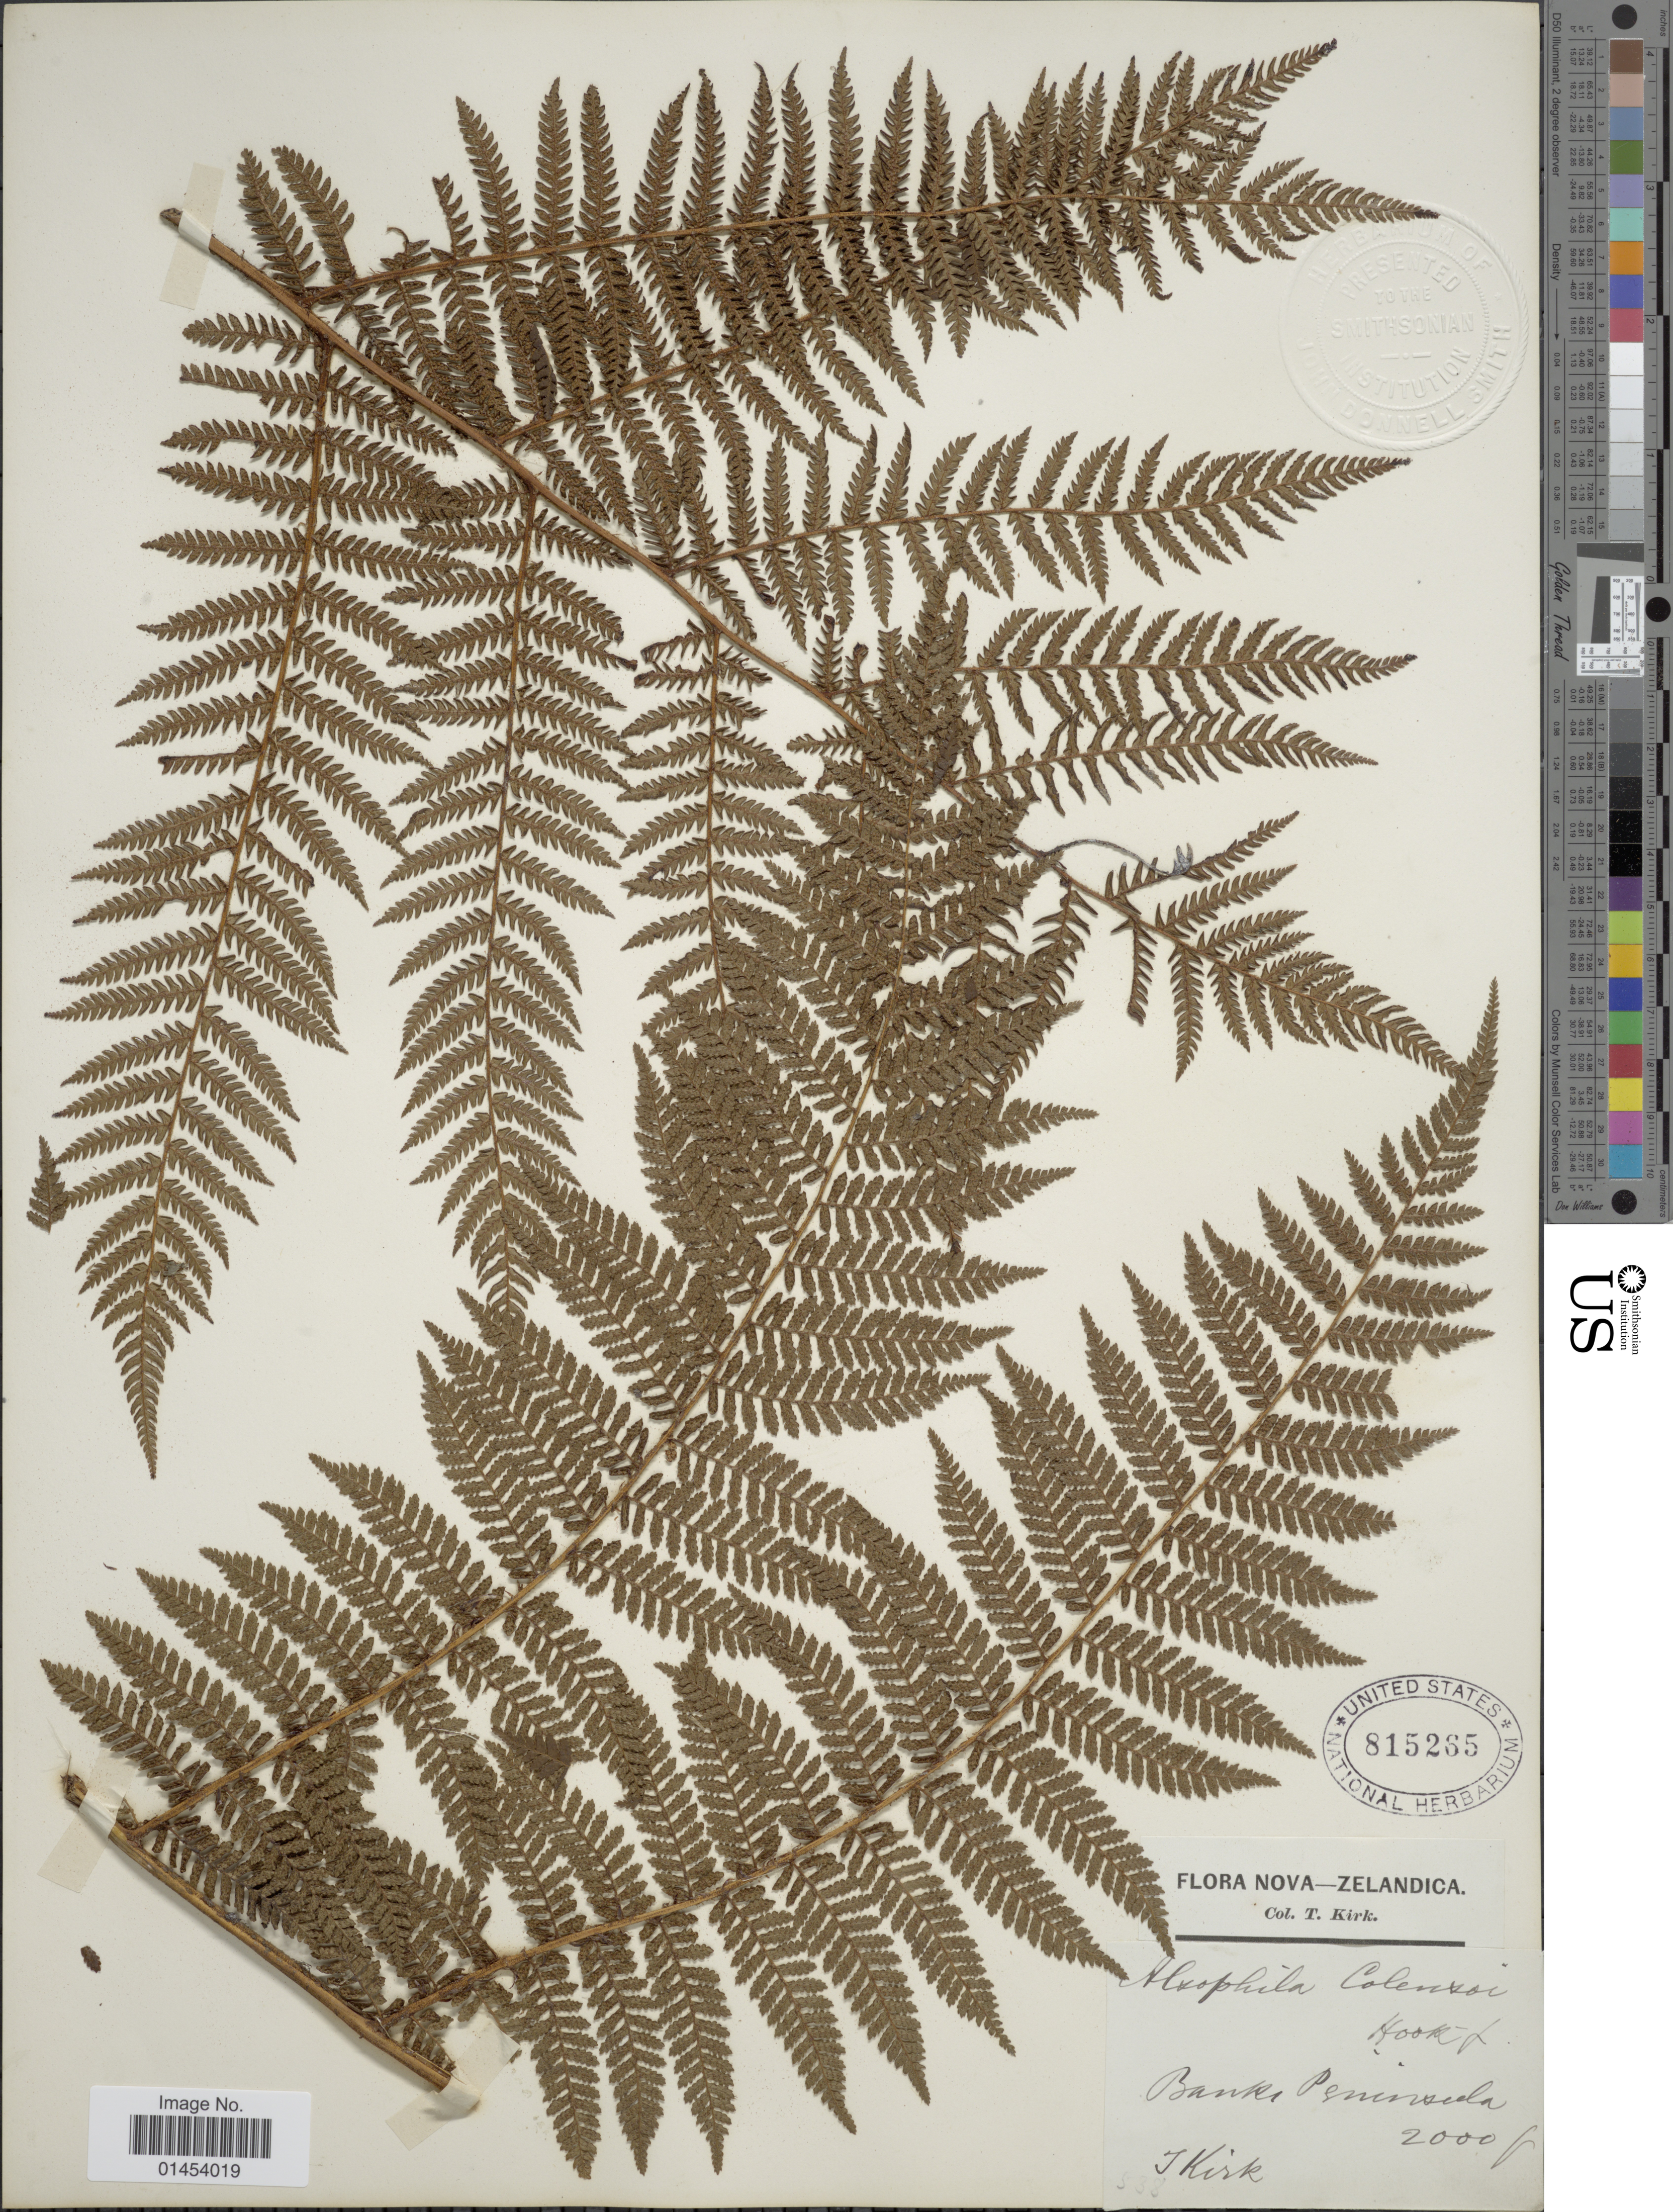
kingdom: Plantae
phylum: Tracheophyta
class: Polypodiopsida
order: Cyatheales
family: Cyatheaceae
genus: Cyathea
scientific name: Cyathea colensoi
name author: (Hook. f.) Domin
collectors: T. Kirk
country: New Zealand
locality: Nova-Zelandica. Banks Peninsula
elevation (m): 610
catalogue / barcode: US 815265